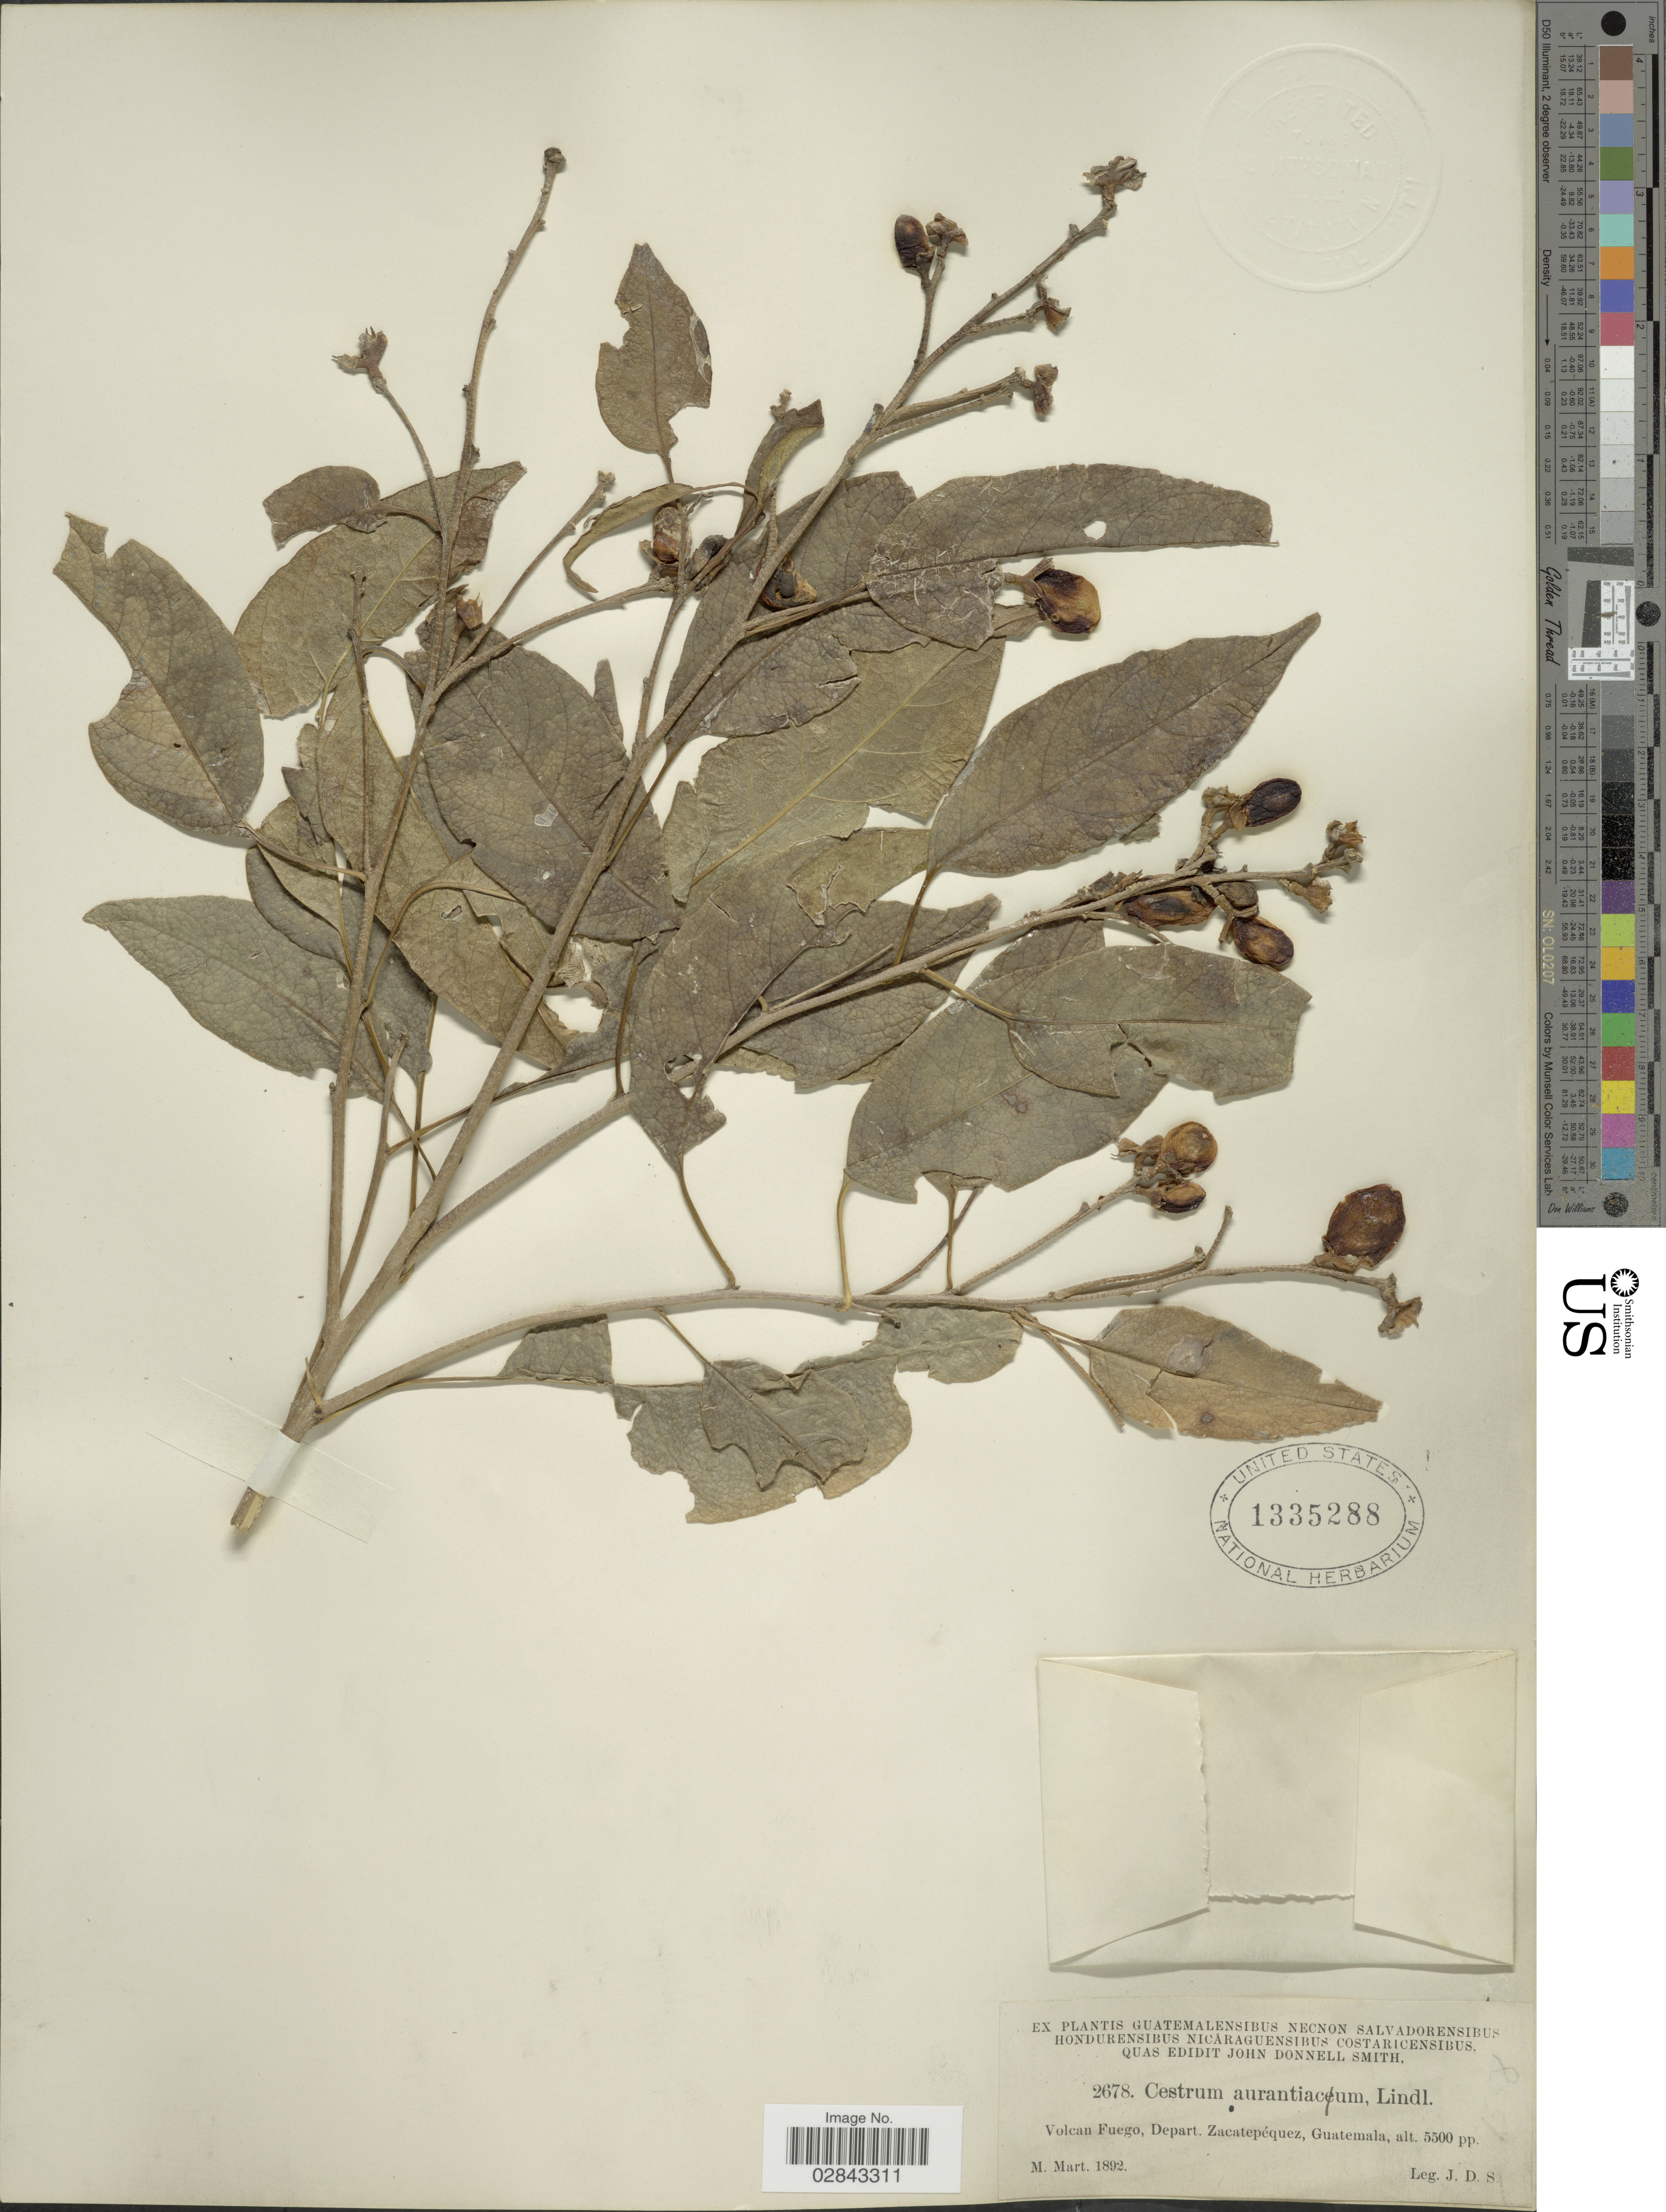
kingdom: Plantae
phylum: Tracheophyta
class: Magnoliopsida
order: Solanales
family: Solanaceae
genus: Cestrum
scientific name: Cestrum aurantiacum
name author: Lindley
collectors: J. Donnell Smith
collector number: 2678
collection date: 1892-03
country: Guatemala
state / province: Sacatepéquez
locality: Volcan Fuego, Depart. Zacatepéquez.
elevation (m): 1676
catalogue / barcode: US 1335288